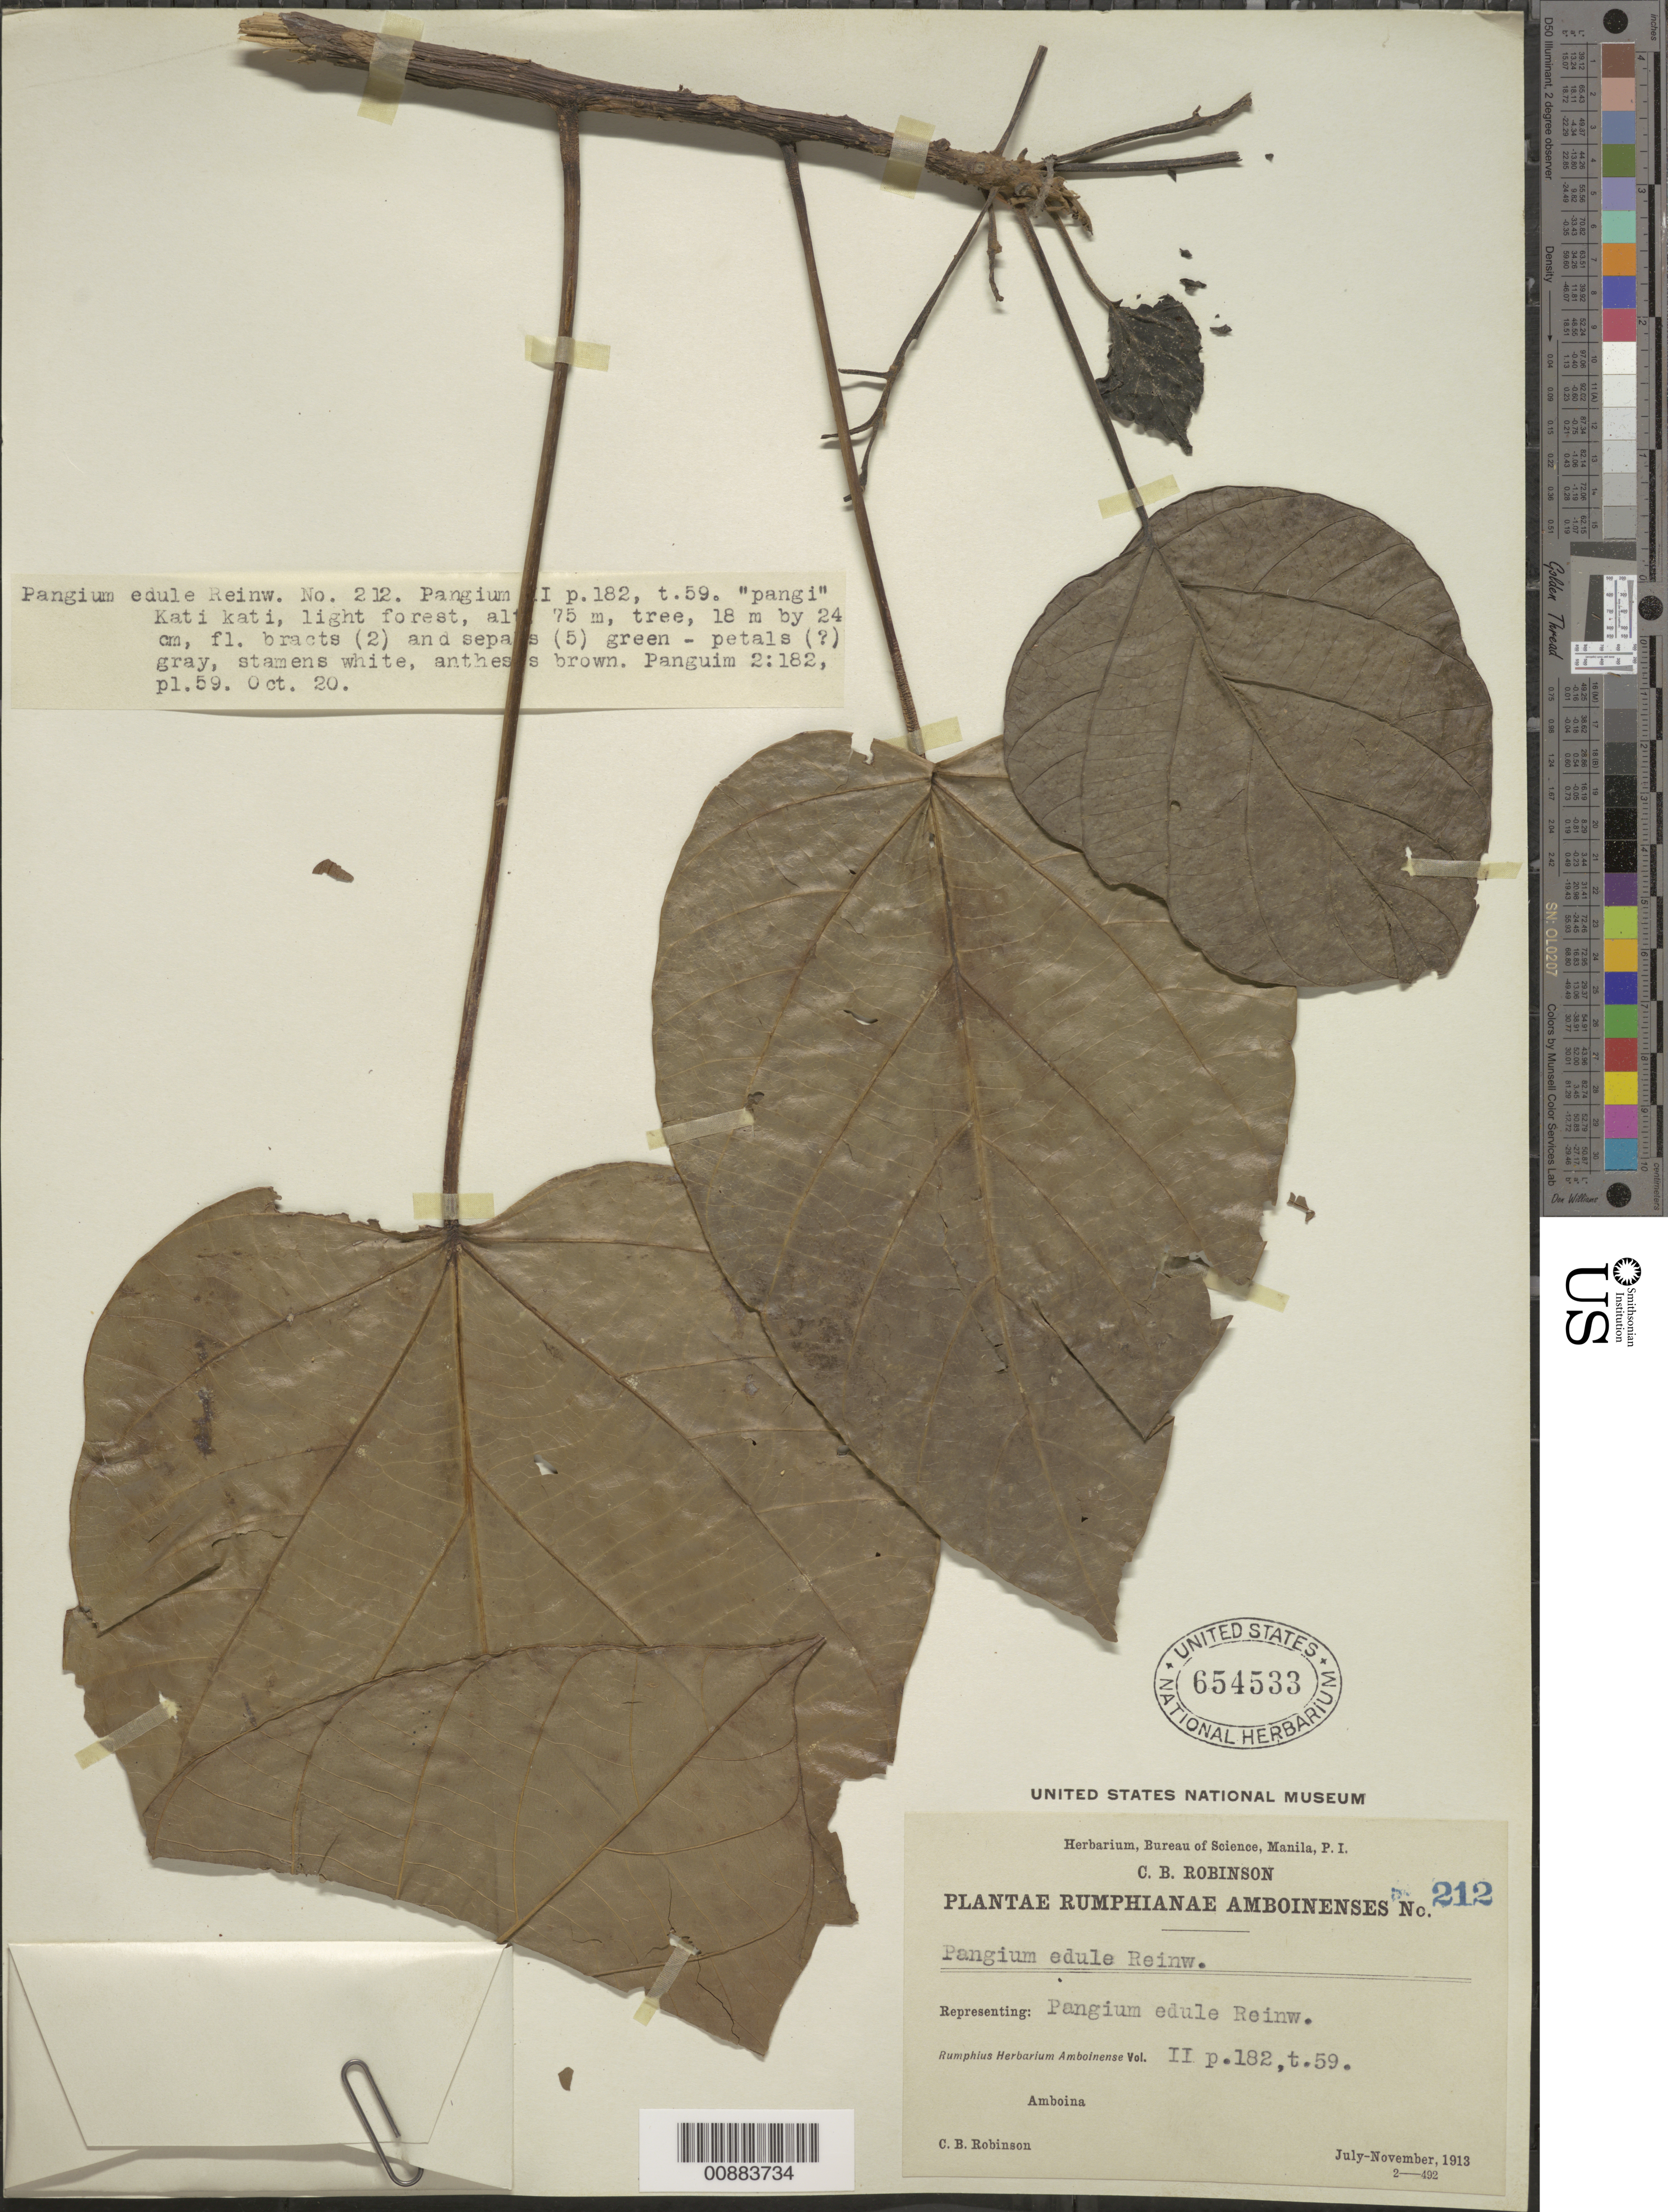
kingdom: Plantae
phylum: Tracheophyta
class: Magnoliopsida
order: Malpighiales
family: Achariaceae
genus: Pangium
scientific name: Pangium edule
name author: Reinw.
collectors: C. Robinson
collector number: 212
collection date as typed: Jul 1913 to Nov 1913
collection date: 1913-07/1913-11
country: Indonesia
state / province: Maluku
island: Amboina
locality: Kati kati.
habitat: Light forest.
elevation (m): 75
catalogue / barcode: US 654533